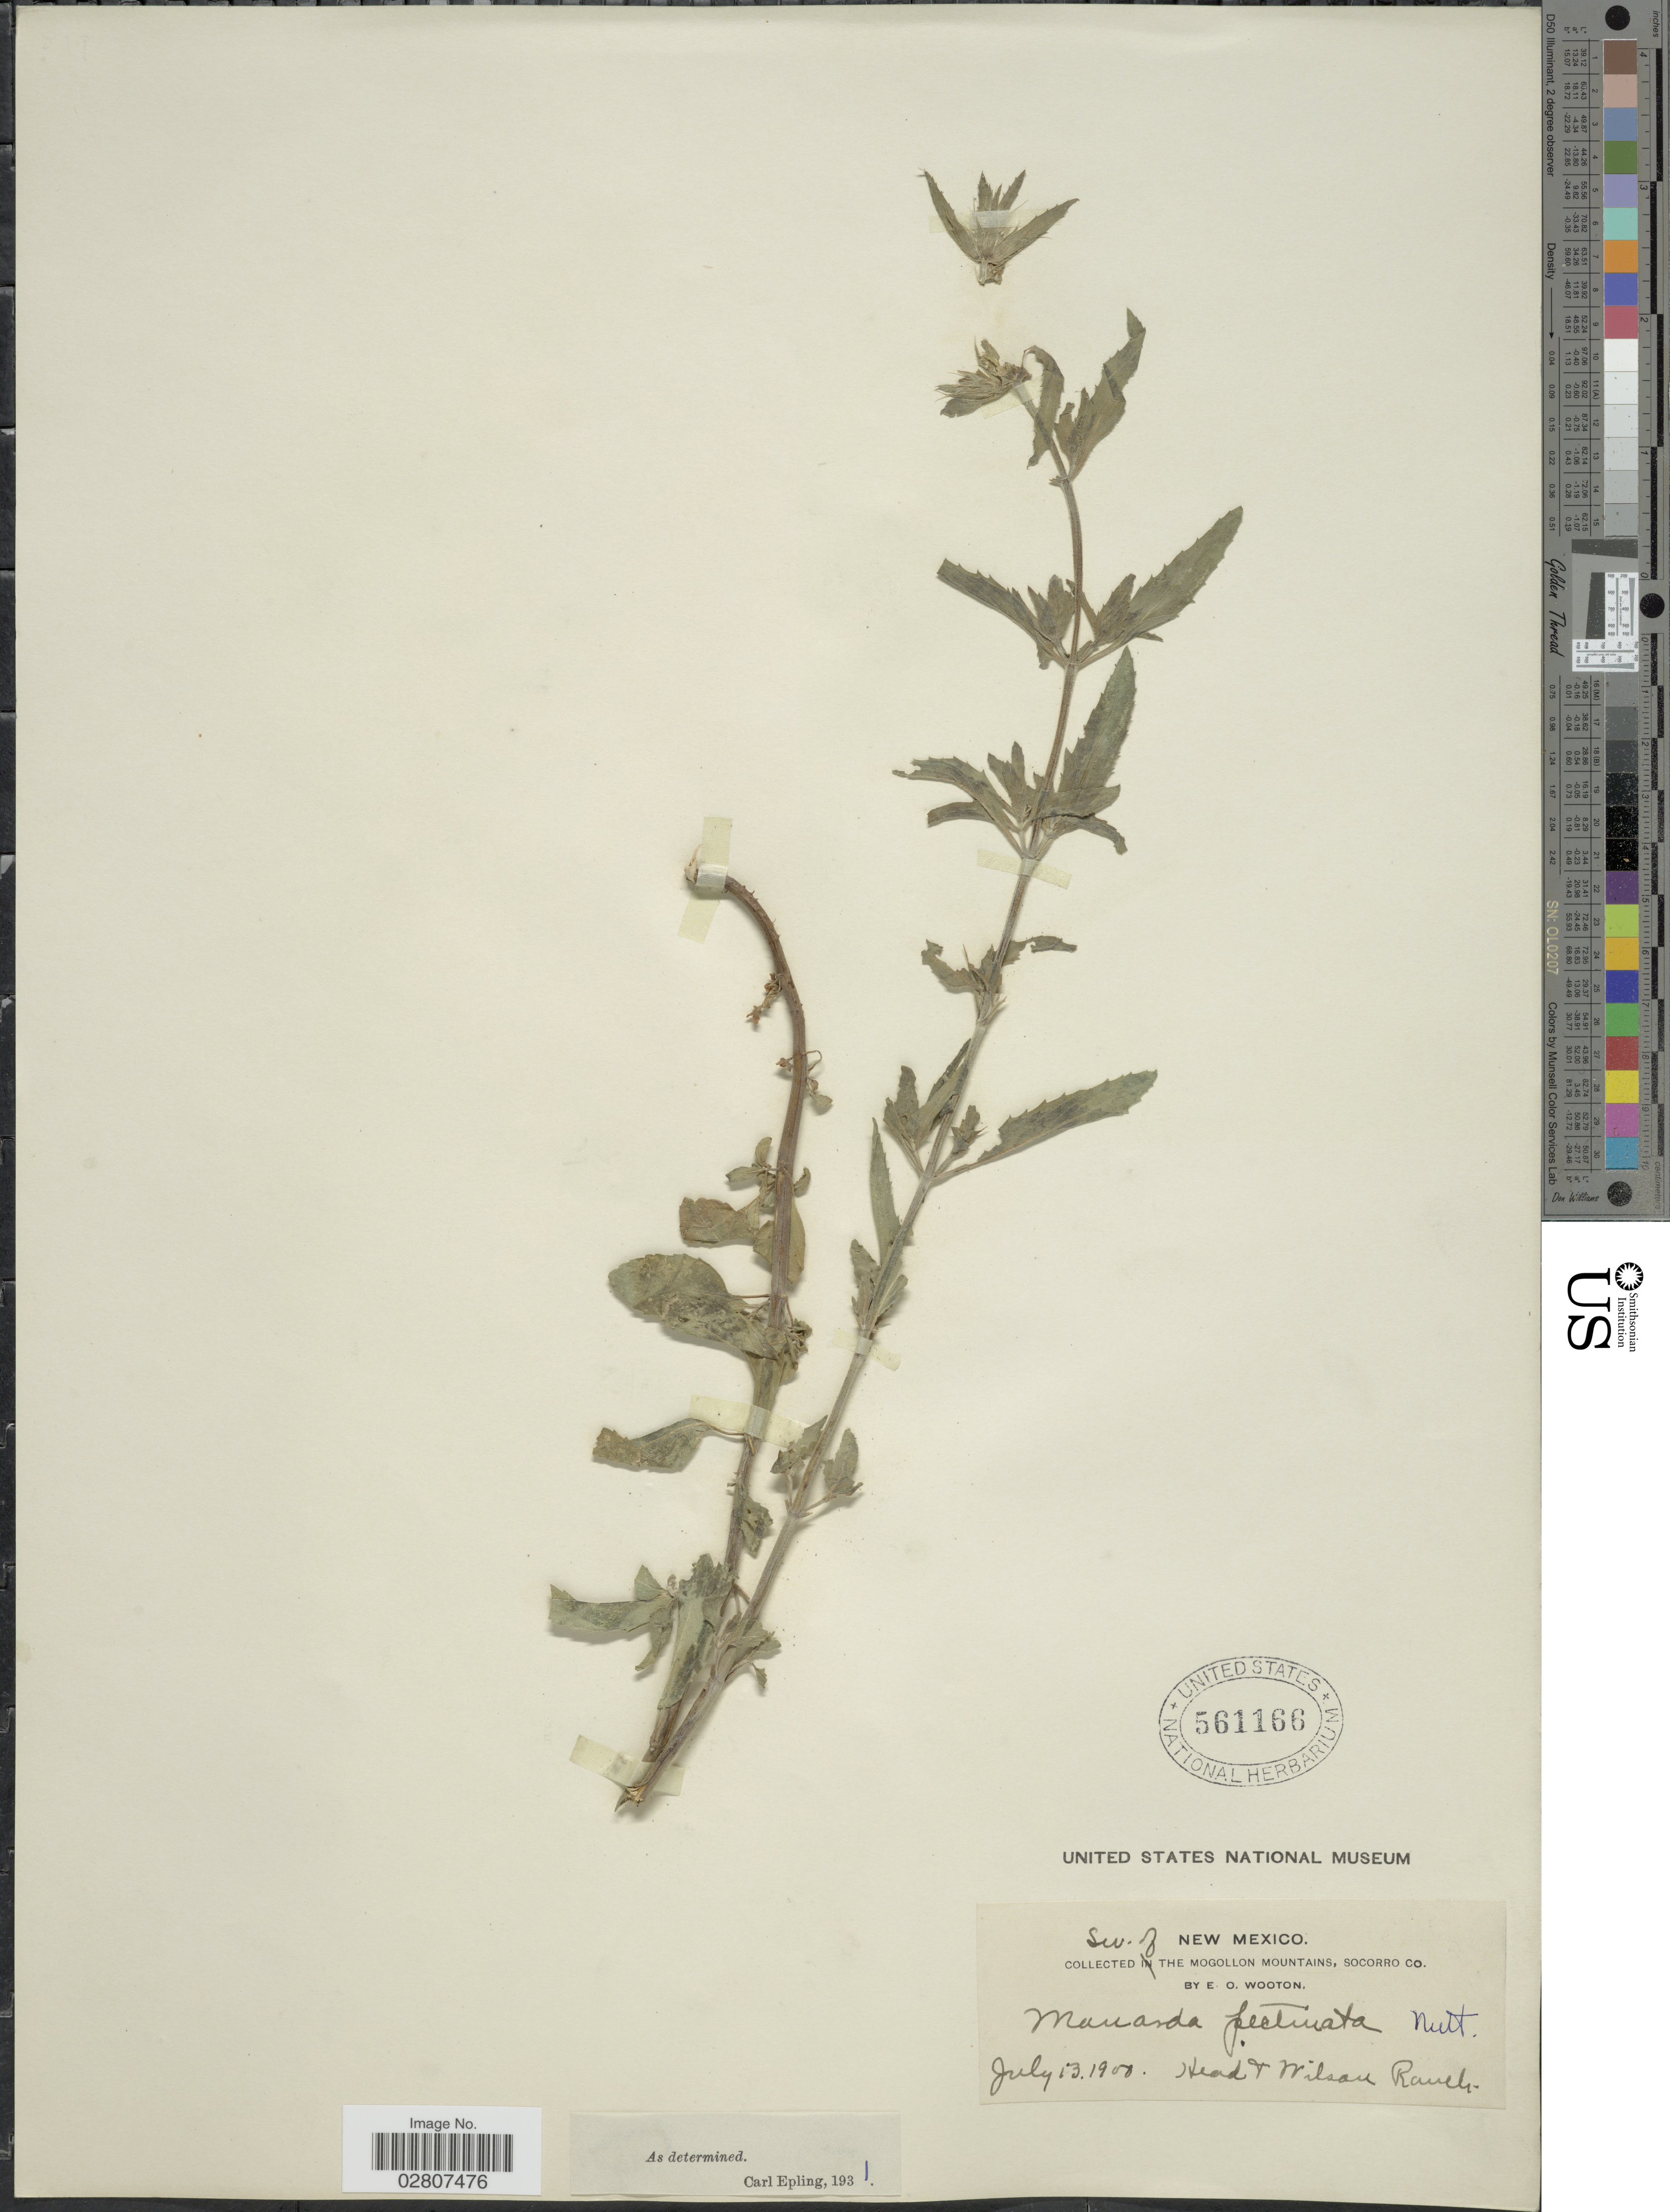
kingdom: Plantae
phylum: Tracheophyta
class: Magnoliopsida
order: Lamiales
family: Lamiaceae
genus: Monarda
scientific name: Monarda pectinata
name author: Nutt.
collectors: E. O. Wooton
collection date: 1900-07-13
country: United States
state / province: New Mexico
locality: SW. of the Mogollon Mountains, Socorro Co. Head of Wilson Ranch.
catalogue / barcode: US 561166